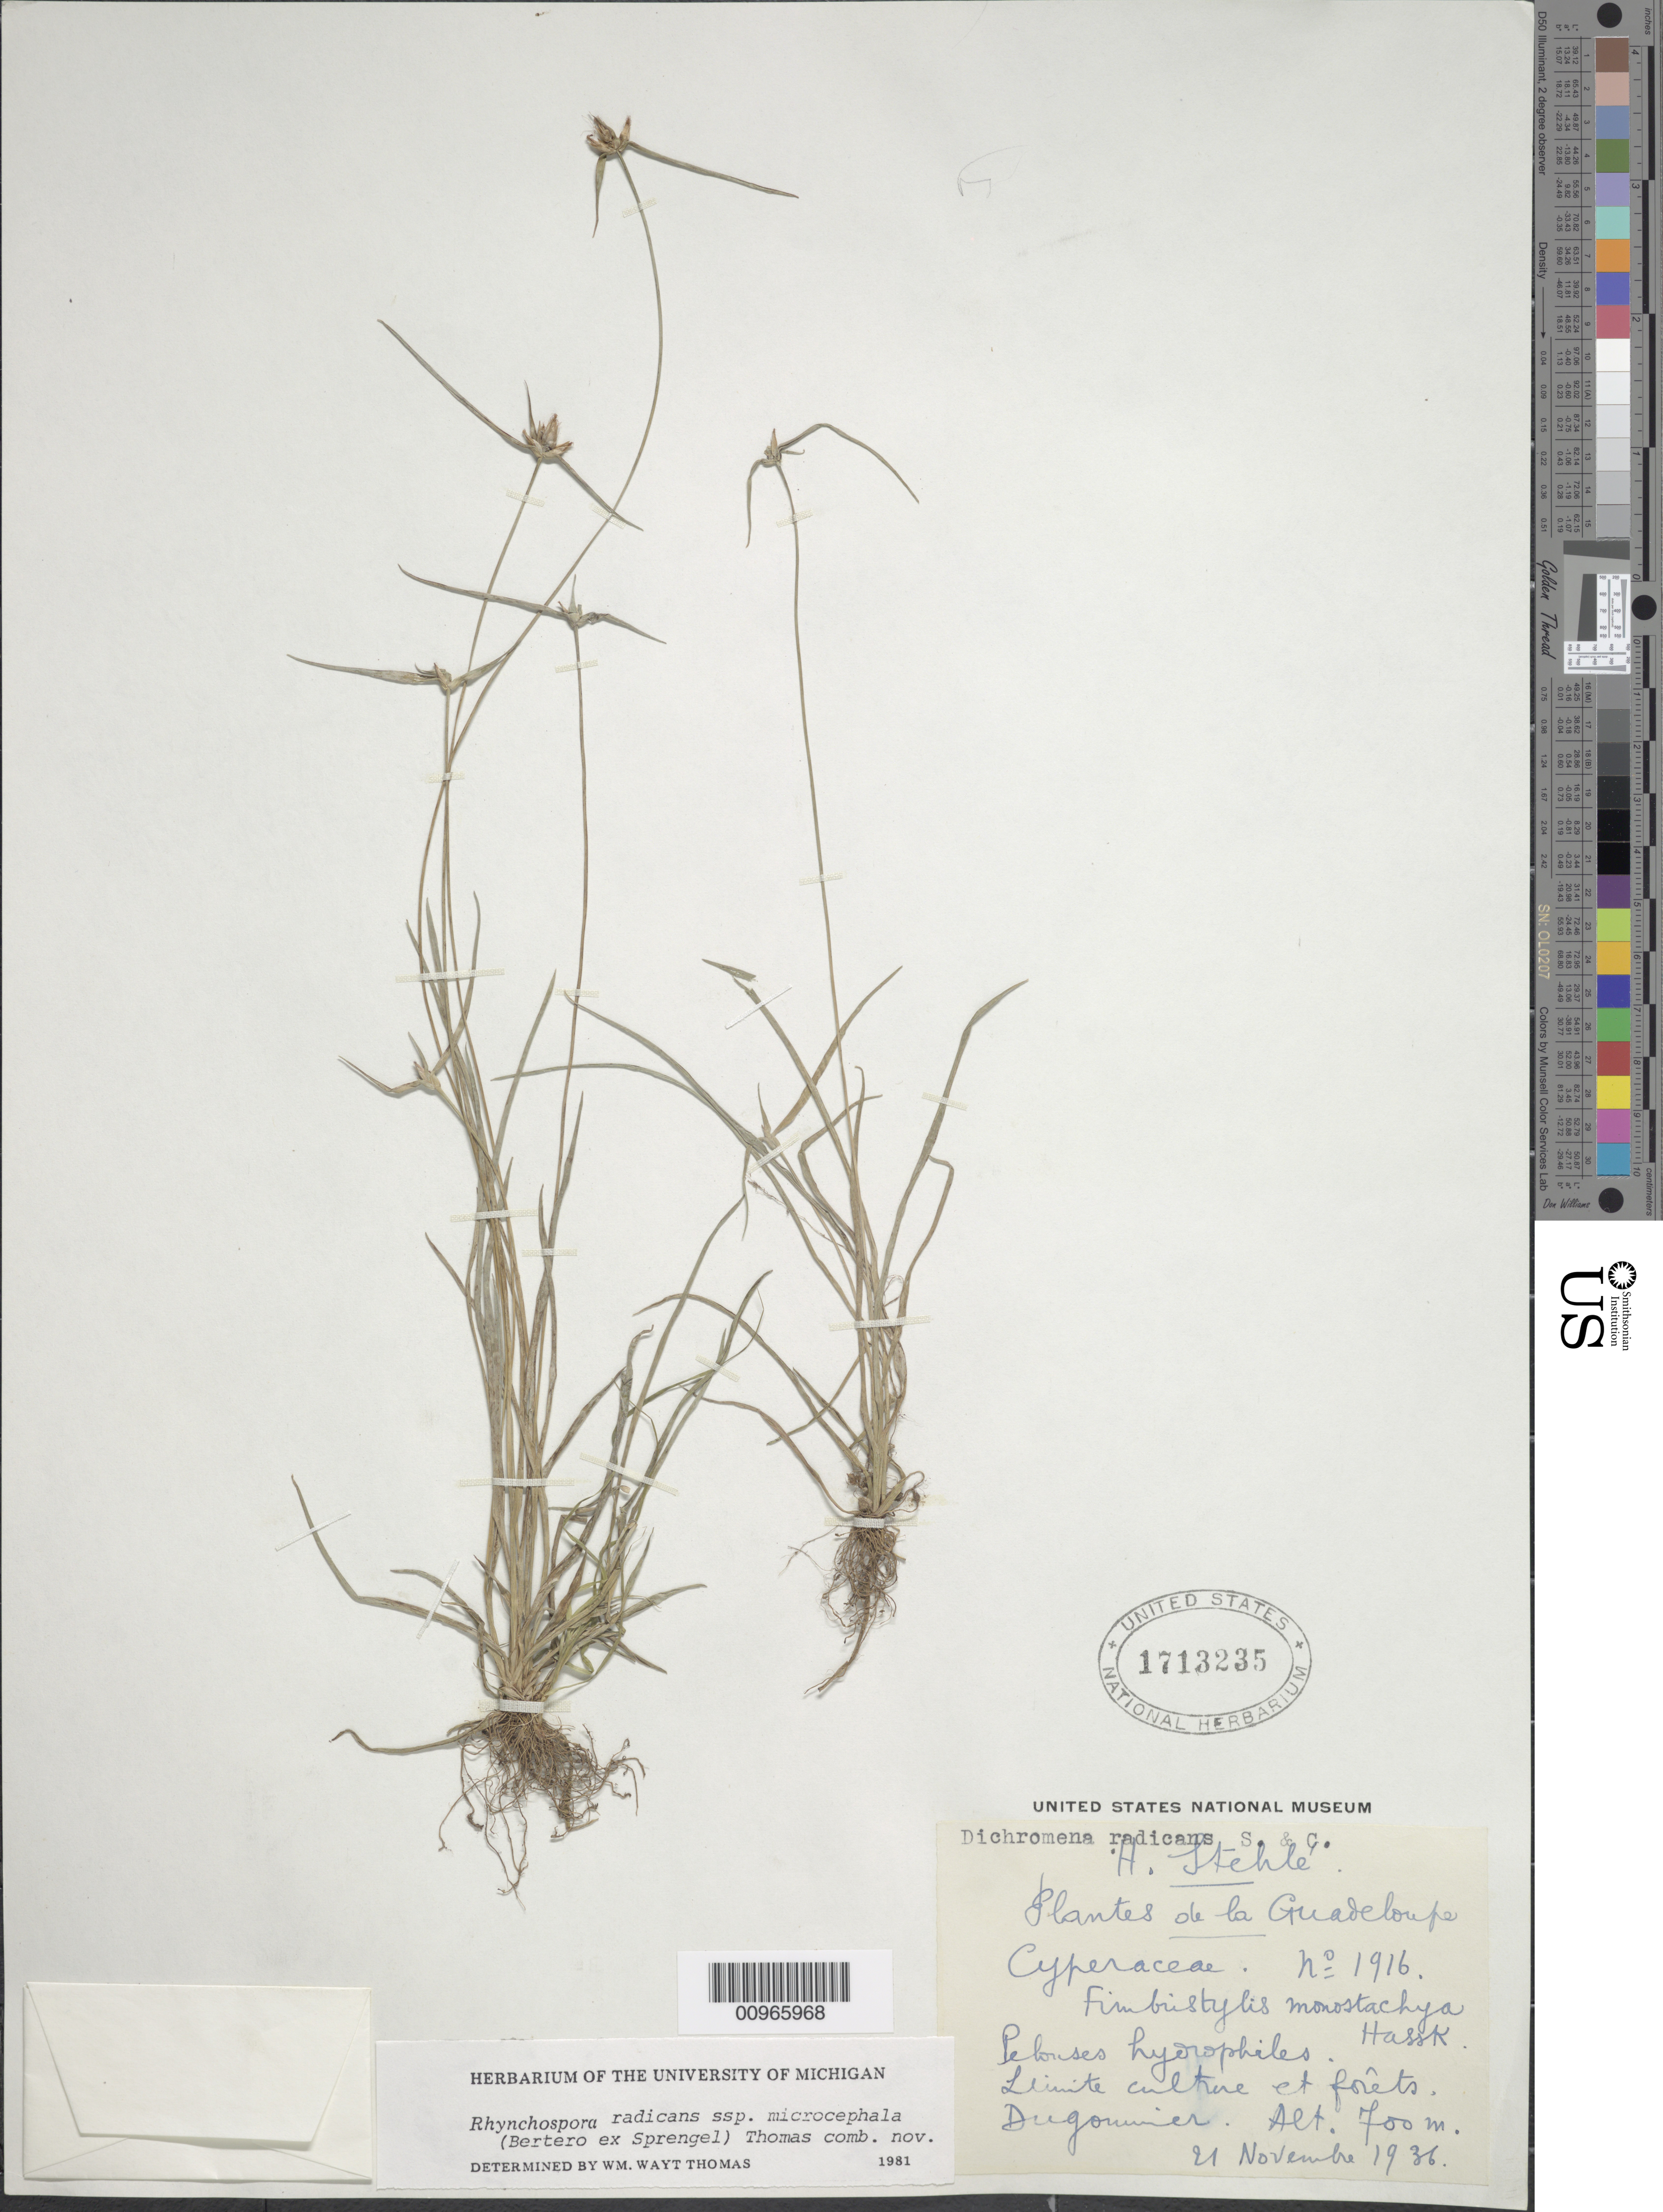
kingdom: Plantae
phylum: Tracheophyta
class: Liliopsida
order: Poales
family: Cyperaceae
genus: Rhynchospora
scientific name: Rhynchospora radicans subsp. microcephala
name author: (Bertero ex Spreng.) W.W. Thomas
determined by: Thomas, W. W., (NY), New York Botanical Garden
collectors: H. Stehlé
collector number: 1916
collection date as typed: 21 Nov 1936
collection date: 1936-11-21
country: Guadeloupe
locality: Dugonmier, limite culture et forêts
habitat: Pelouses hydrophiles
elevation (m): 700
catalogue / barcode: US 1713235